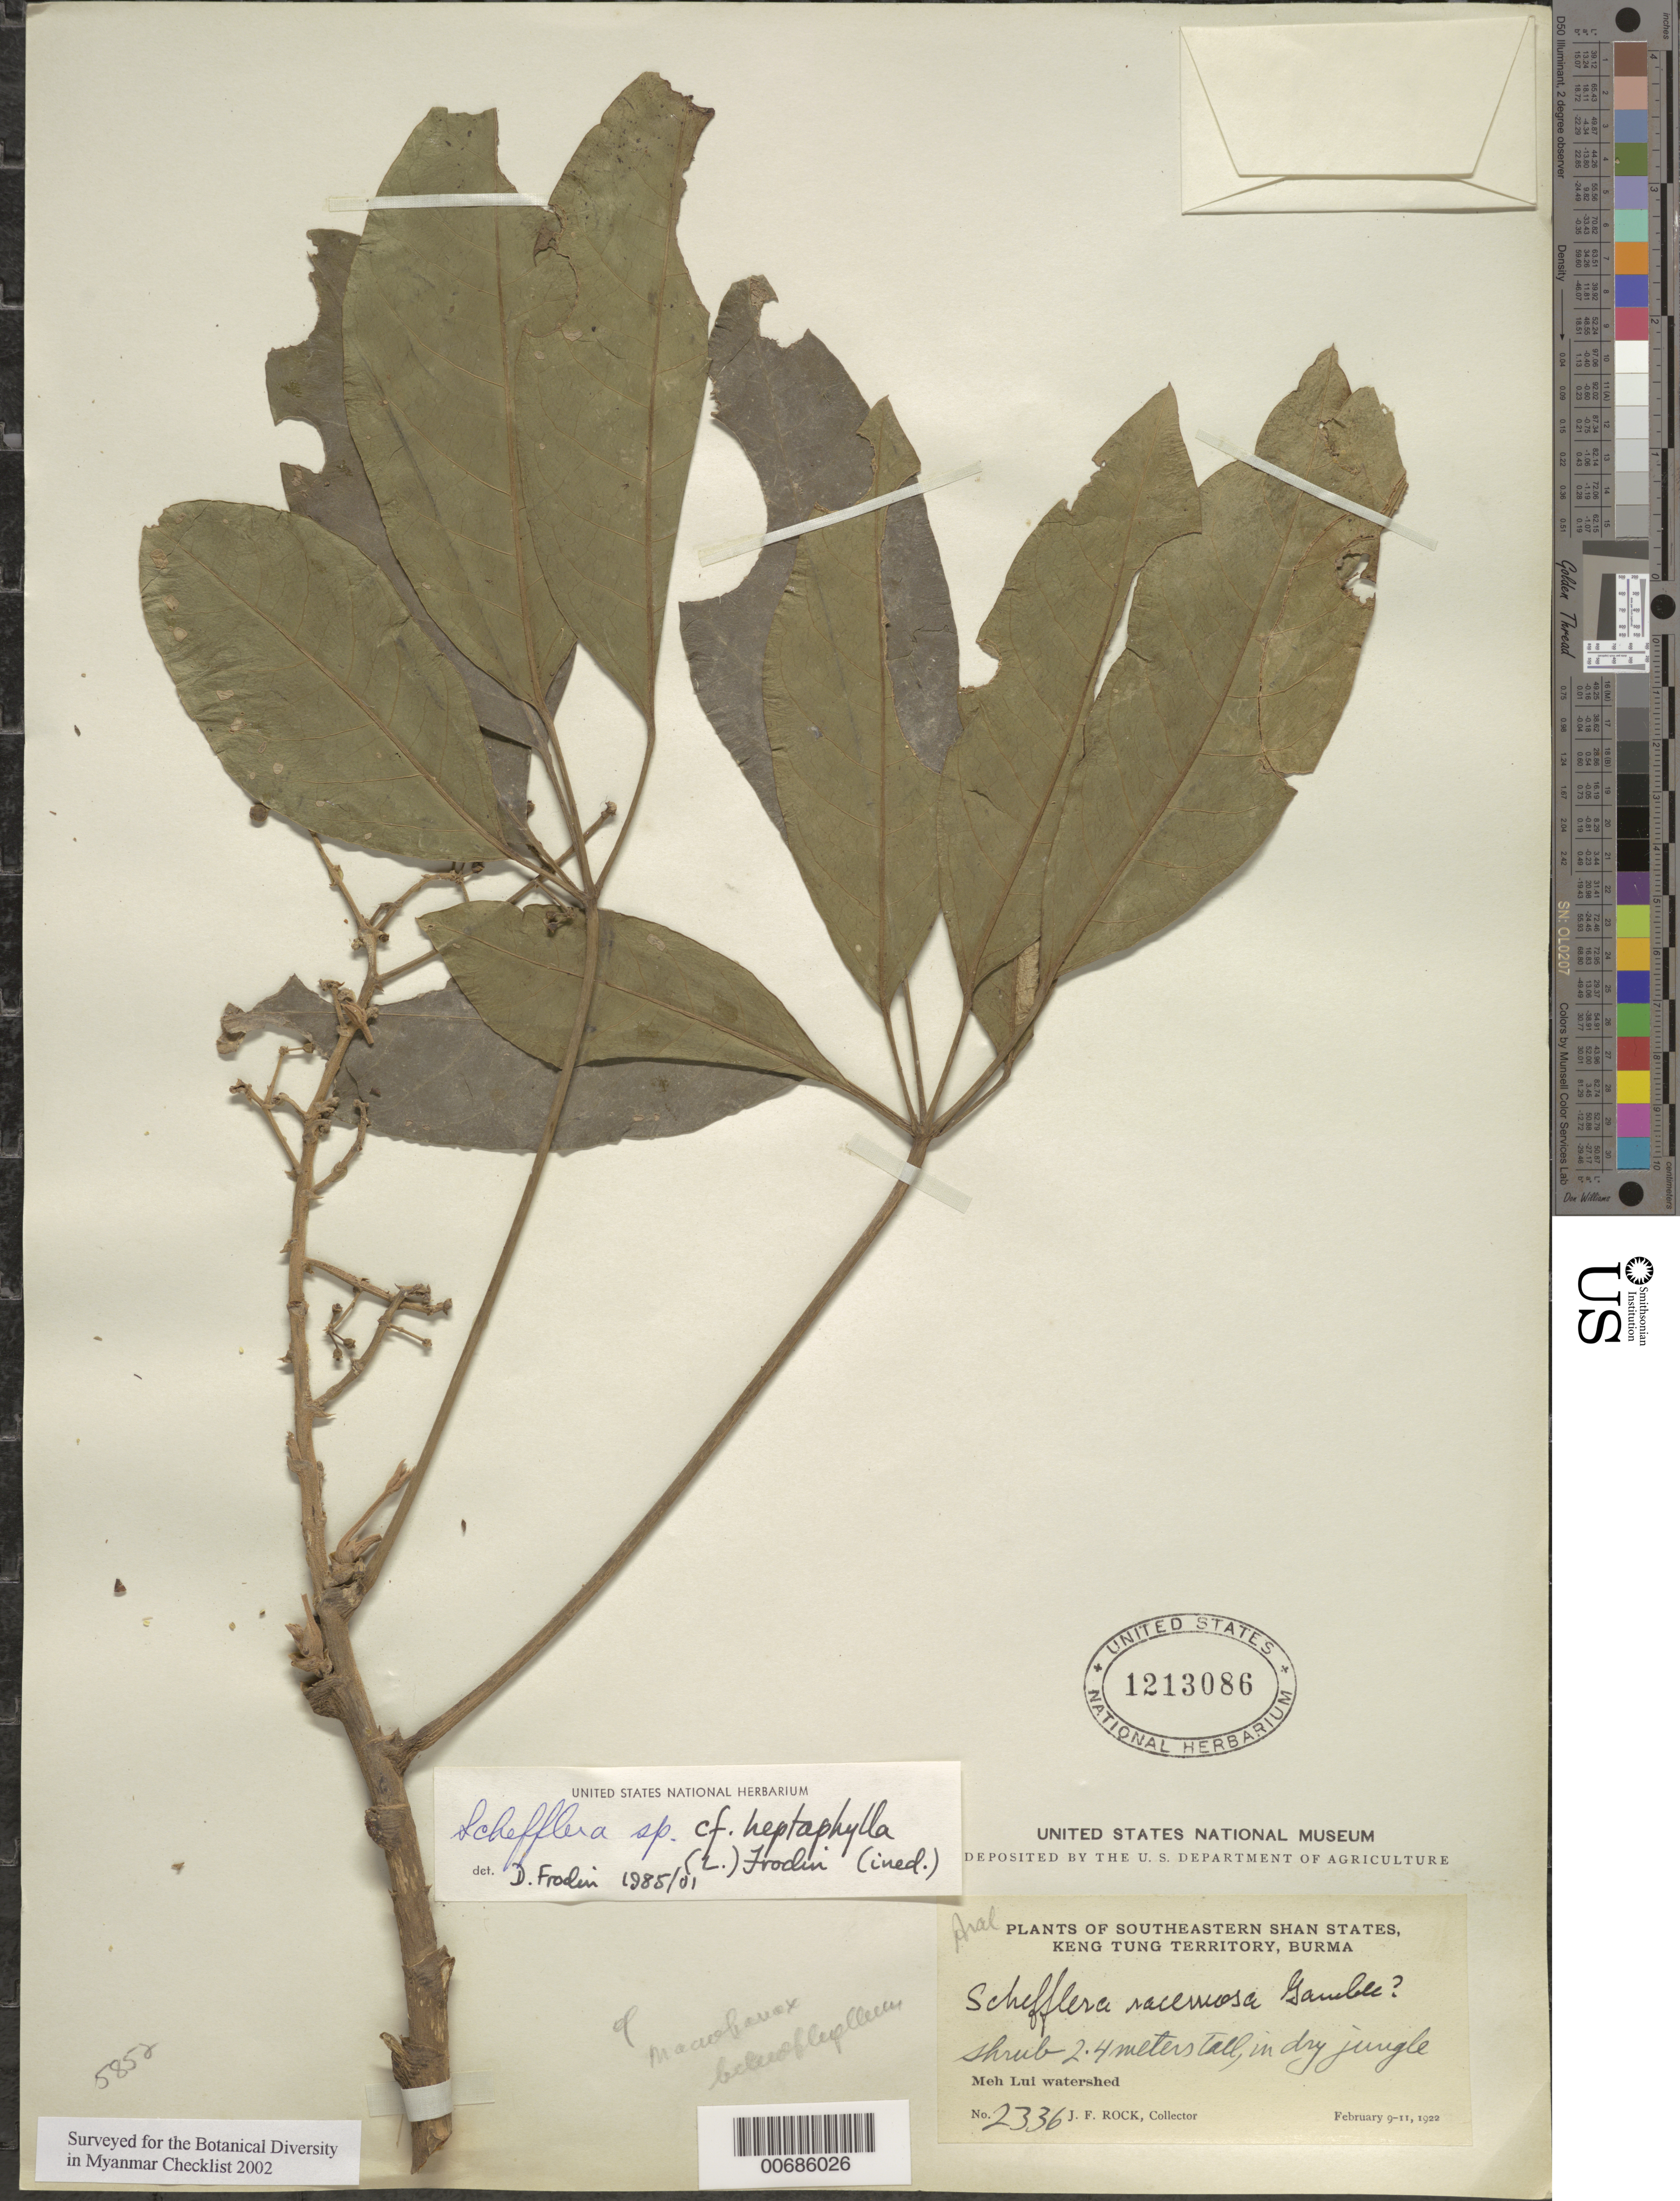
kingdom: Plantae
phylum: Tracheophyta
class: Magnoliopsida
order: Apiales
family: Araliaceae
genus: Schefflera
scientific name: Schefflera heptaphylla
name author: (L.) Frodin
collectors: J. F. Rock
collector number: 2336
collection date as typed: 09 Feb 1922 to 11 Feb 1922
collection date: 1922-02-09/1922-02-11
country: Myanmar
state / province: Shan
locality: Southeastern Shan States, Keng Tung Terr., Meh Lui, watershed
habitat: Dry jungle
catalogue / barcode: US 1213086